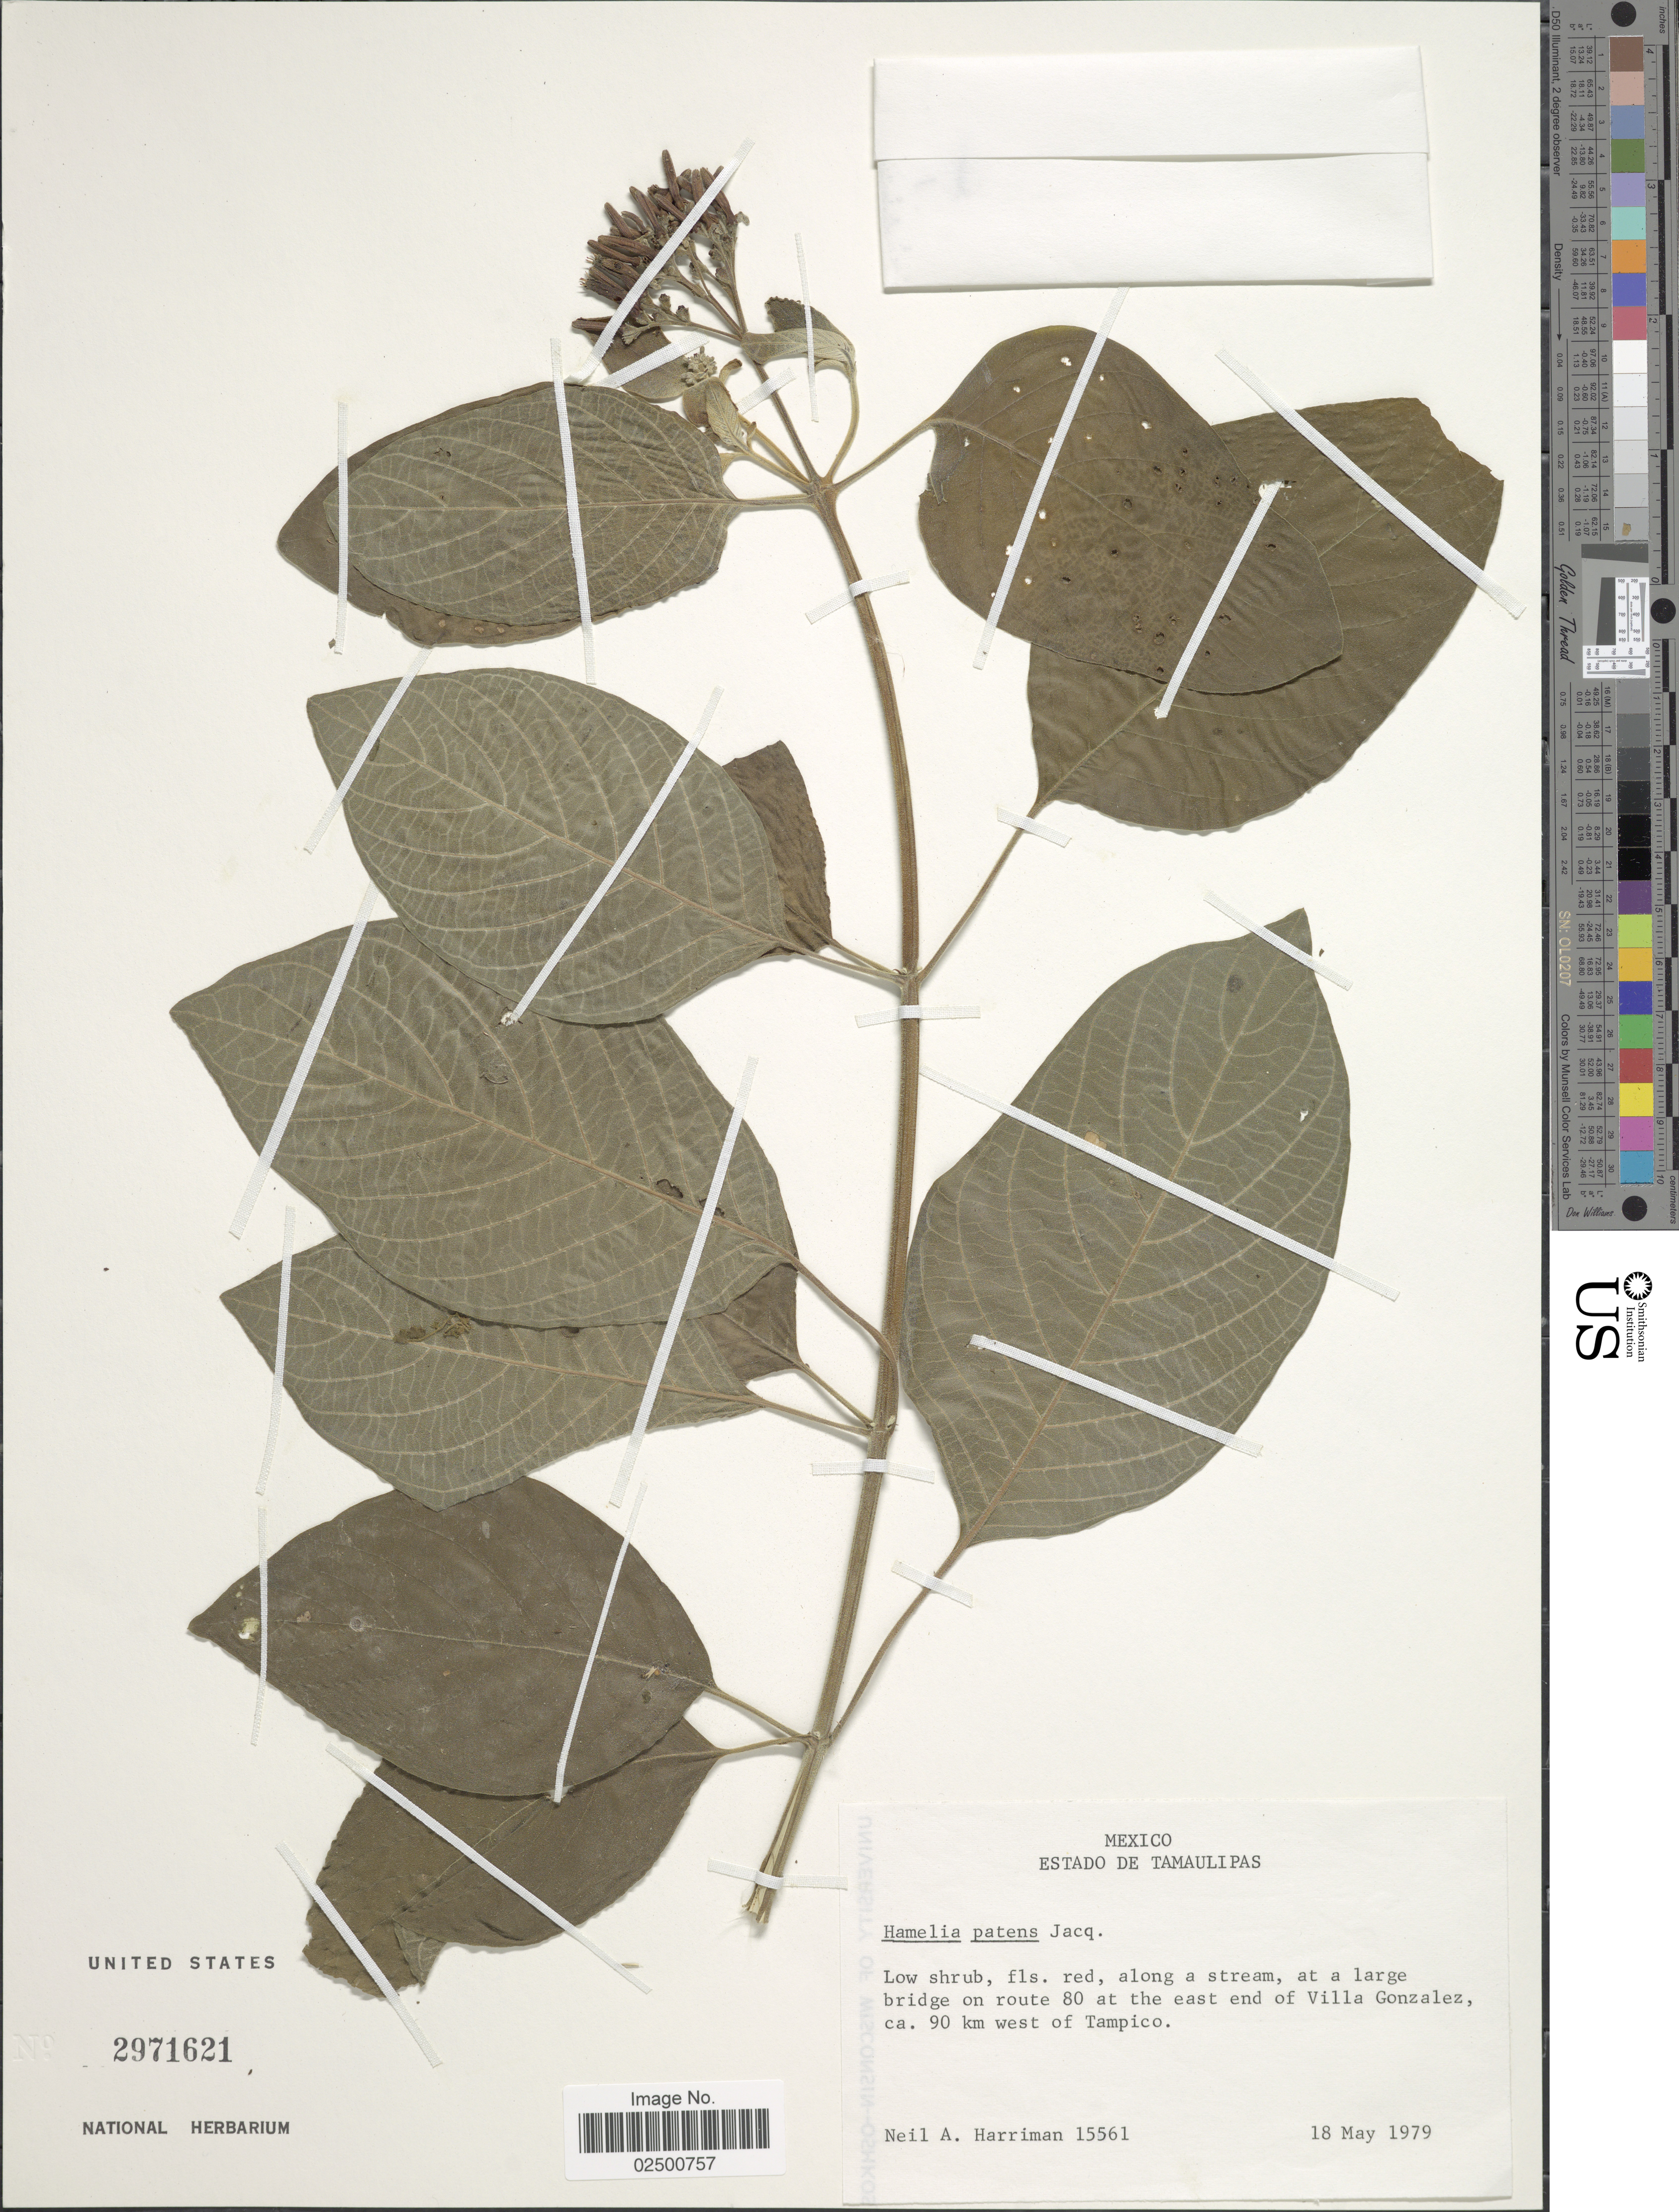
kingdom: Plantae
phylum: Tracheophyta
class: Magnoliopsida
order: Gentianales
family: Rubiaceae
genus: Hamelia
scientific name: Hamelia patens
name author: Jacq.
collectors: N. A. Harriman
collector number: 15561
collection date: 1979-05-18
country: Mexico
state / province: Tamaulipas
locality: Estado de Tamailipas, at a large bridge on route 80 at the east end of Villa Gonzalez, ca. 90 km west of Tampico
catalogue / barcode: US 2971621